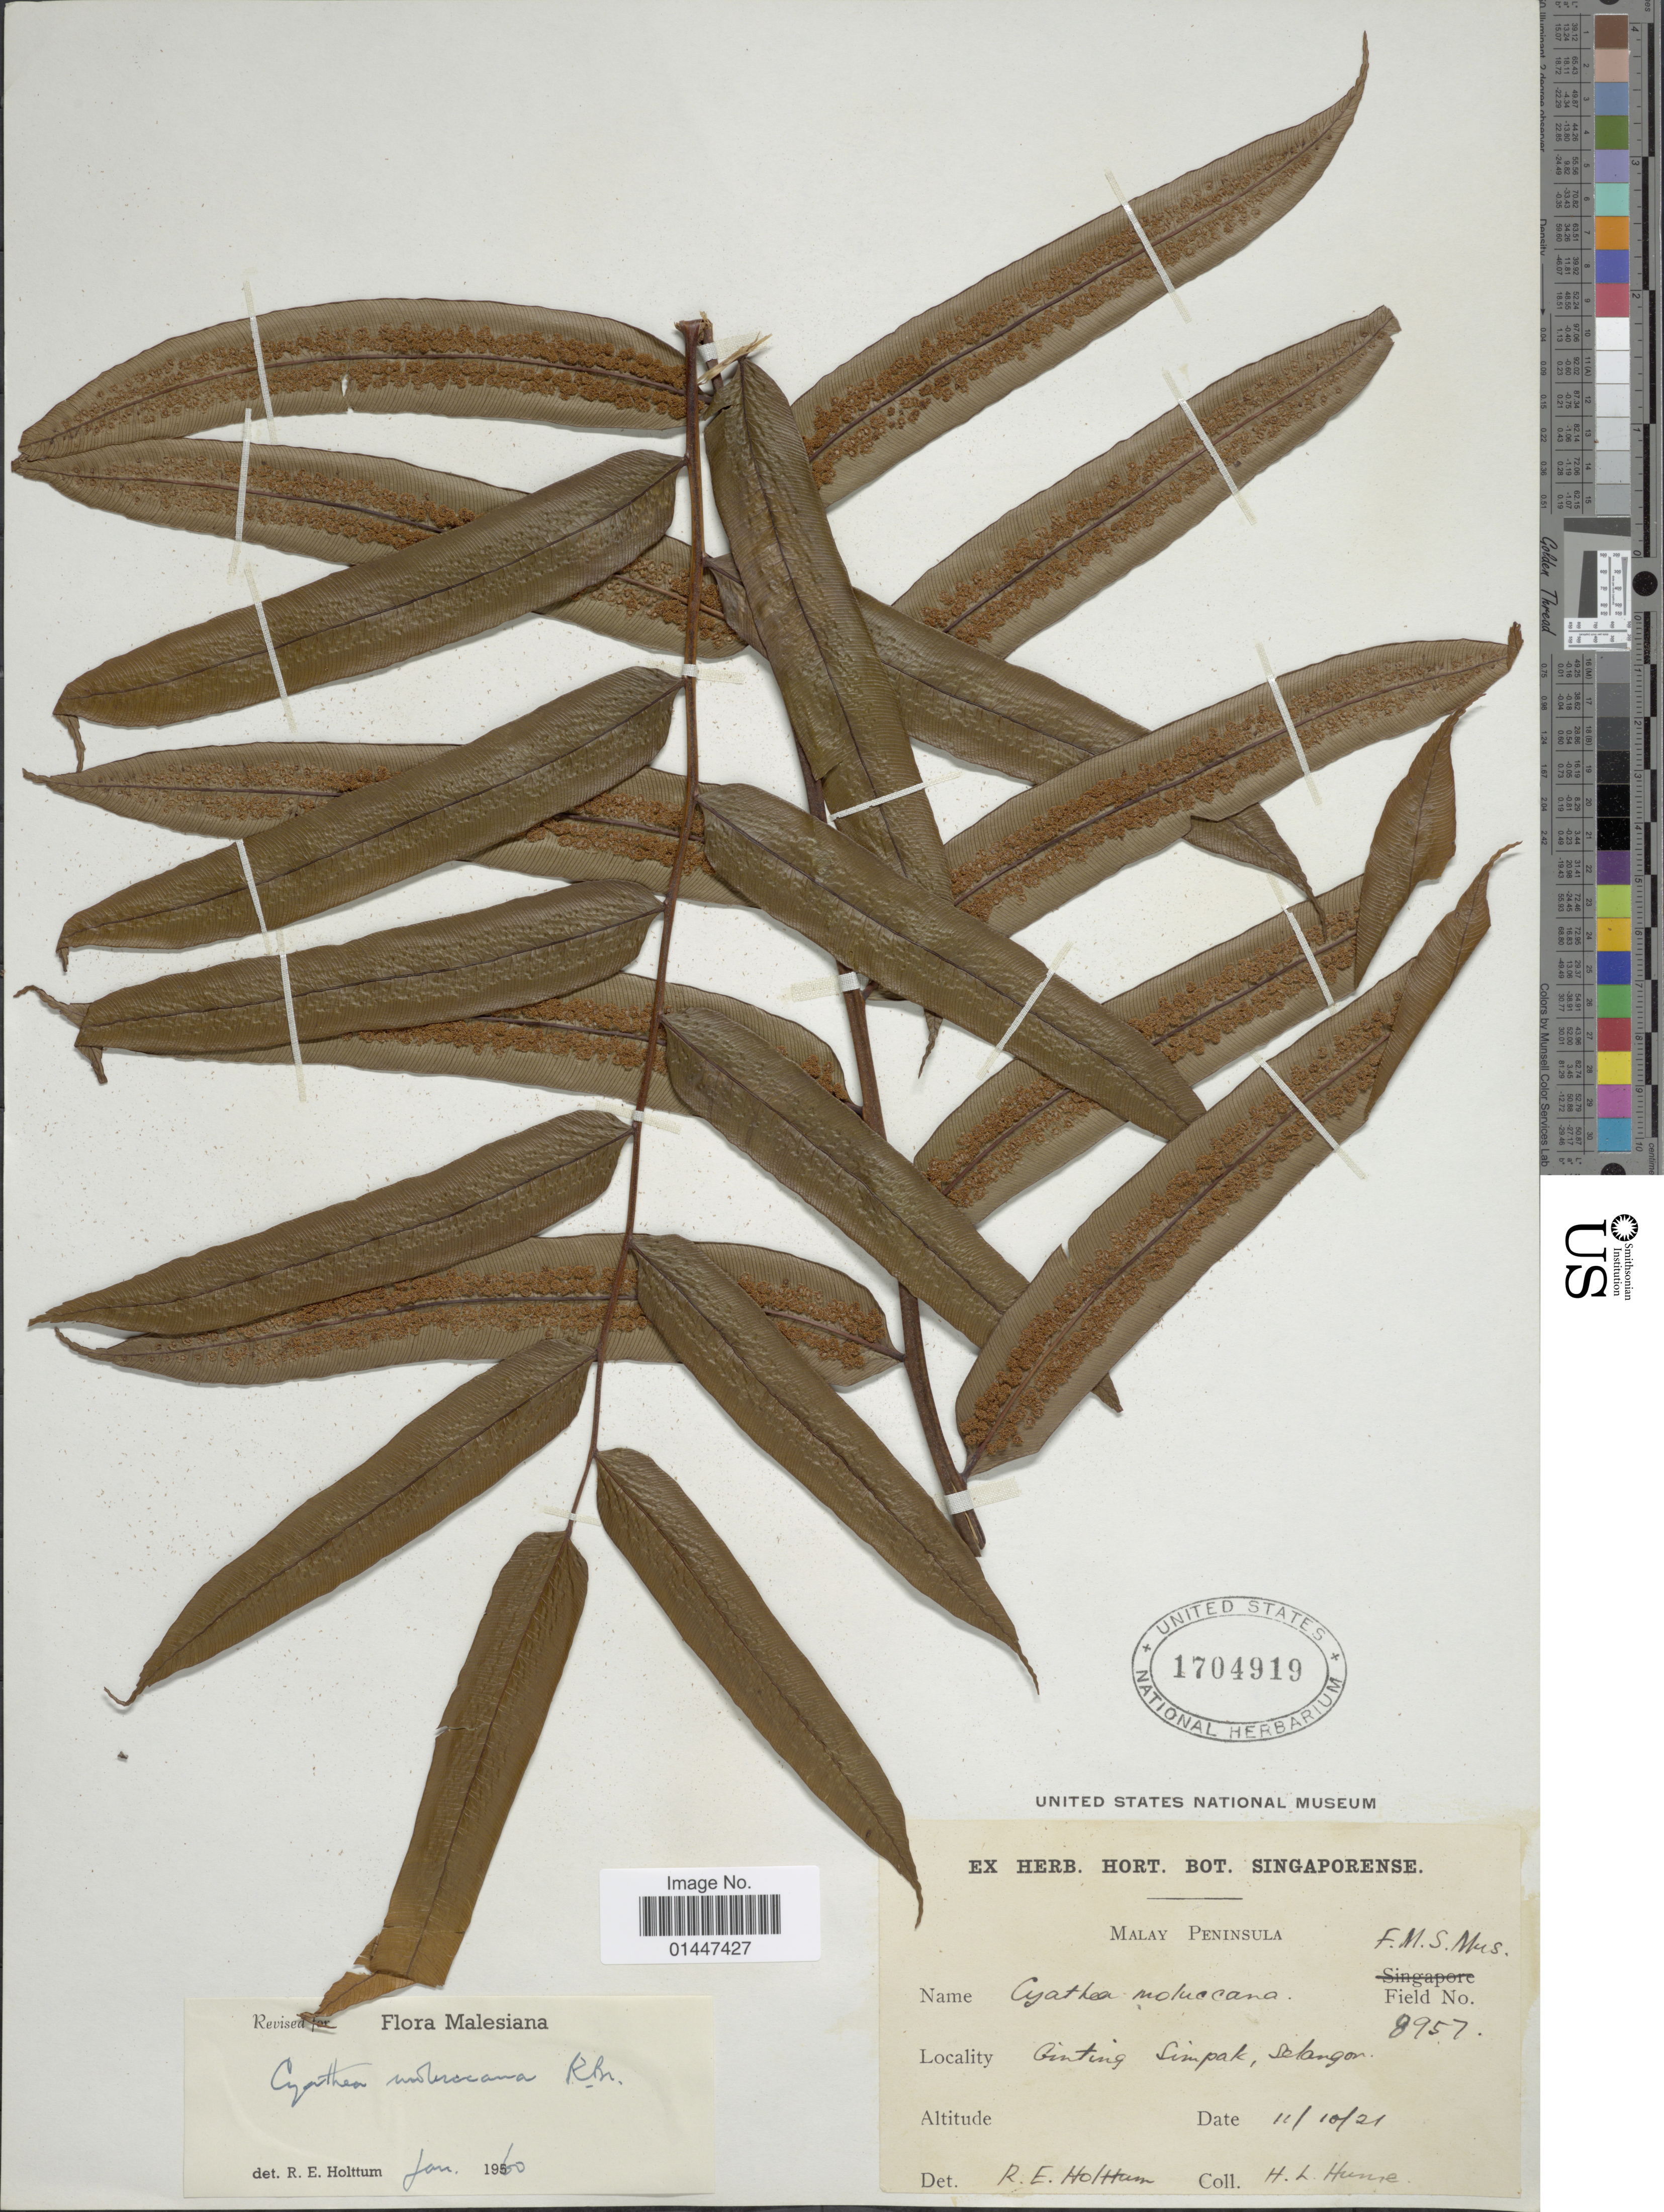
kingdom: Plantae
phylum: Tracheophyta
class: Polypodiopsida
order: Cyatheales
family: Cyatheaceae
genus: Sphaeropteris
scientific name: Sphaeropteris moluccana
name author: (Desv.) R.M. Tryon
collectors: H. Hume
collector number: Singapore Field 8957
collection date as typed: Transcribed d/m/y: 12/10/21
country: Malaysia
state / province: Selangor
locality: Malay Peninsula. Ginting Simpak.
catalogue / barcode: US 1704919